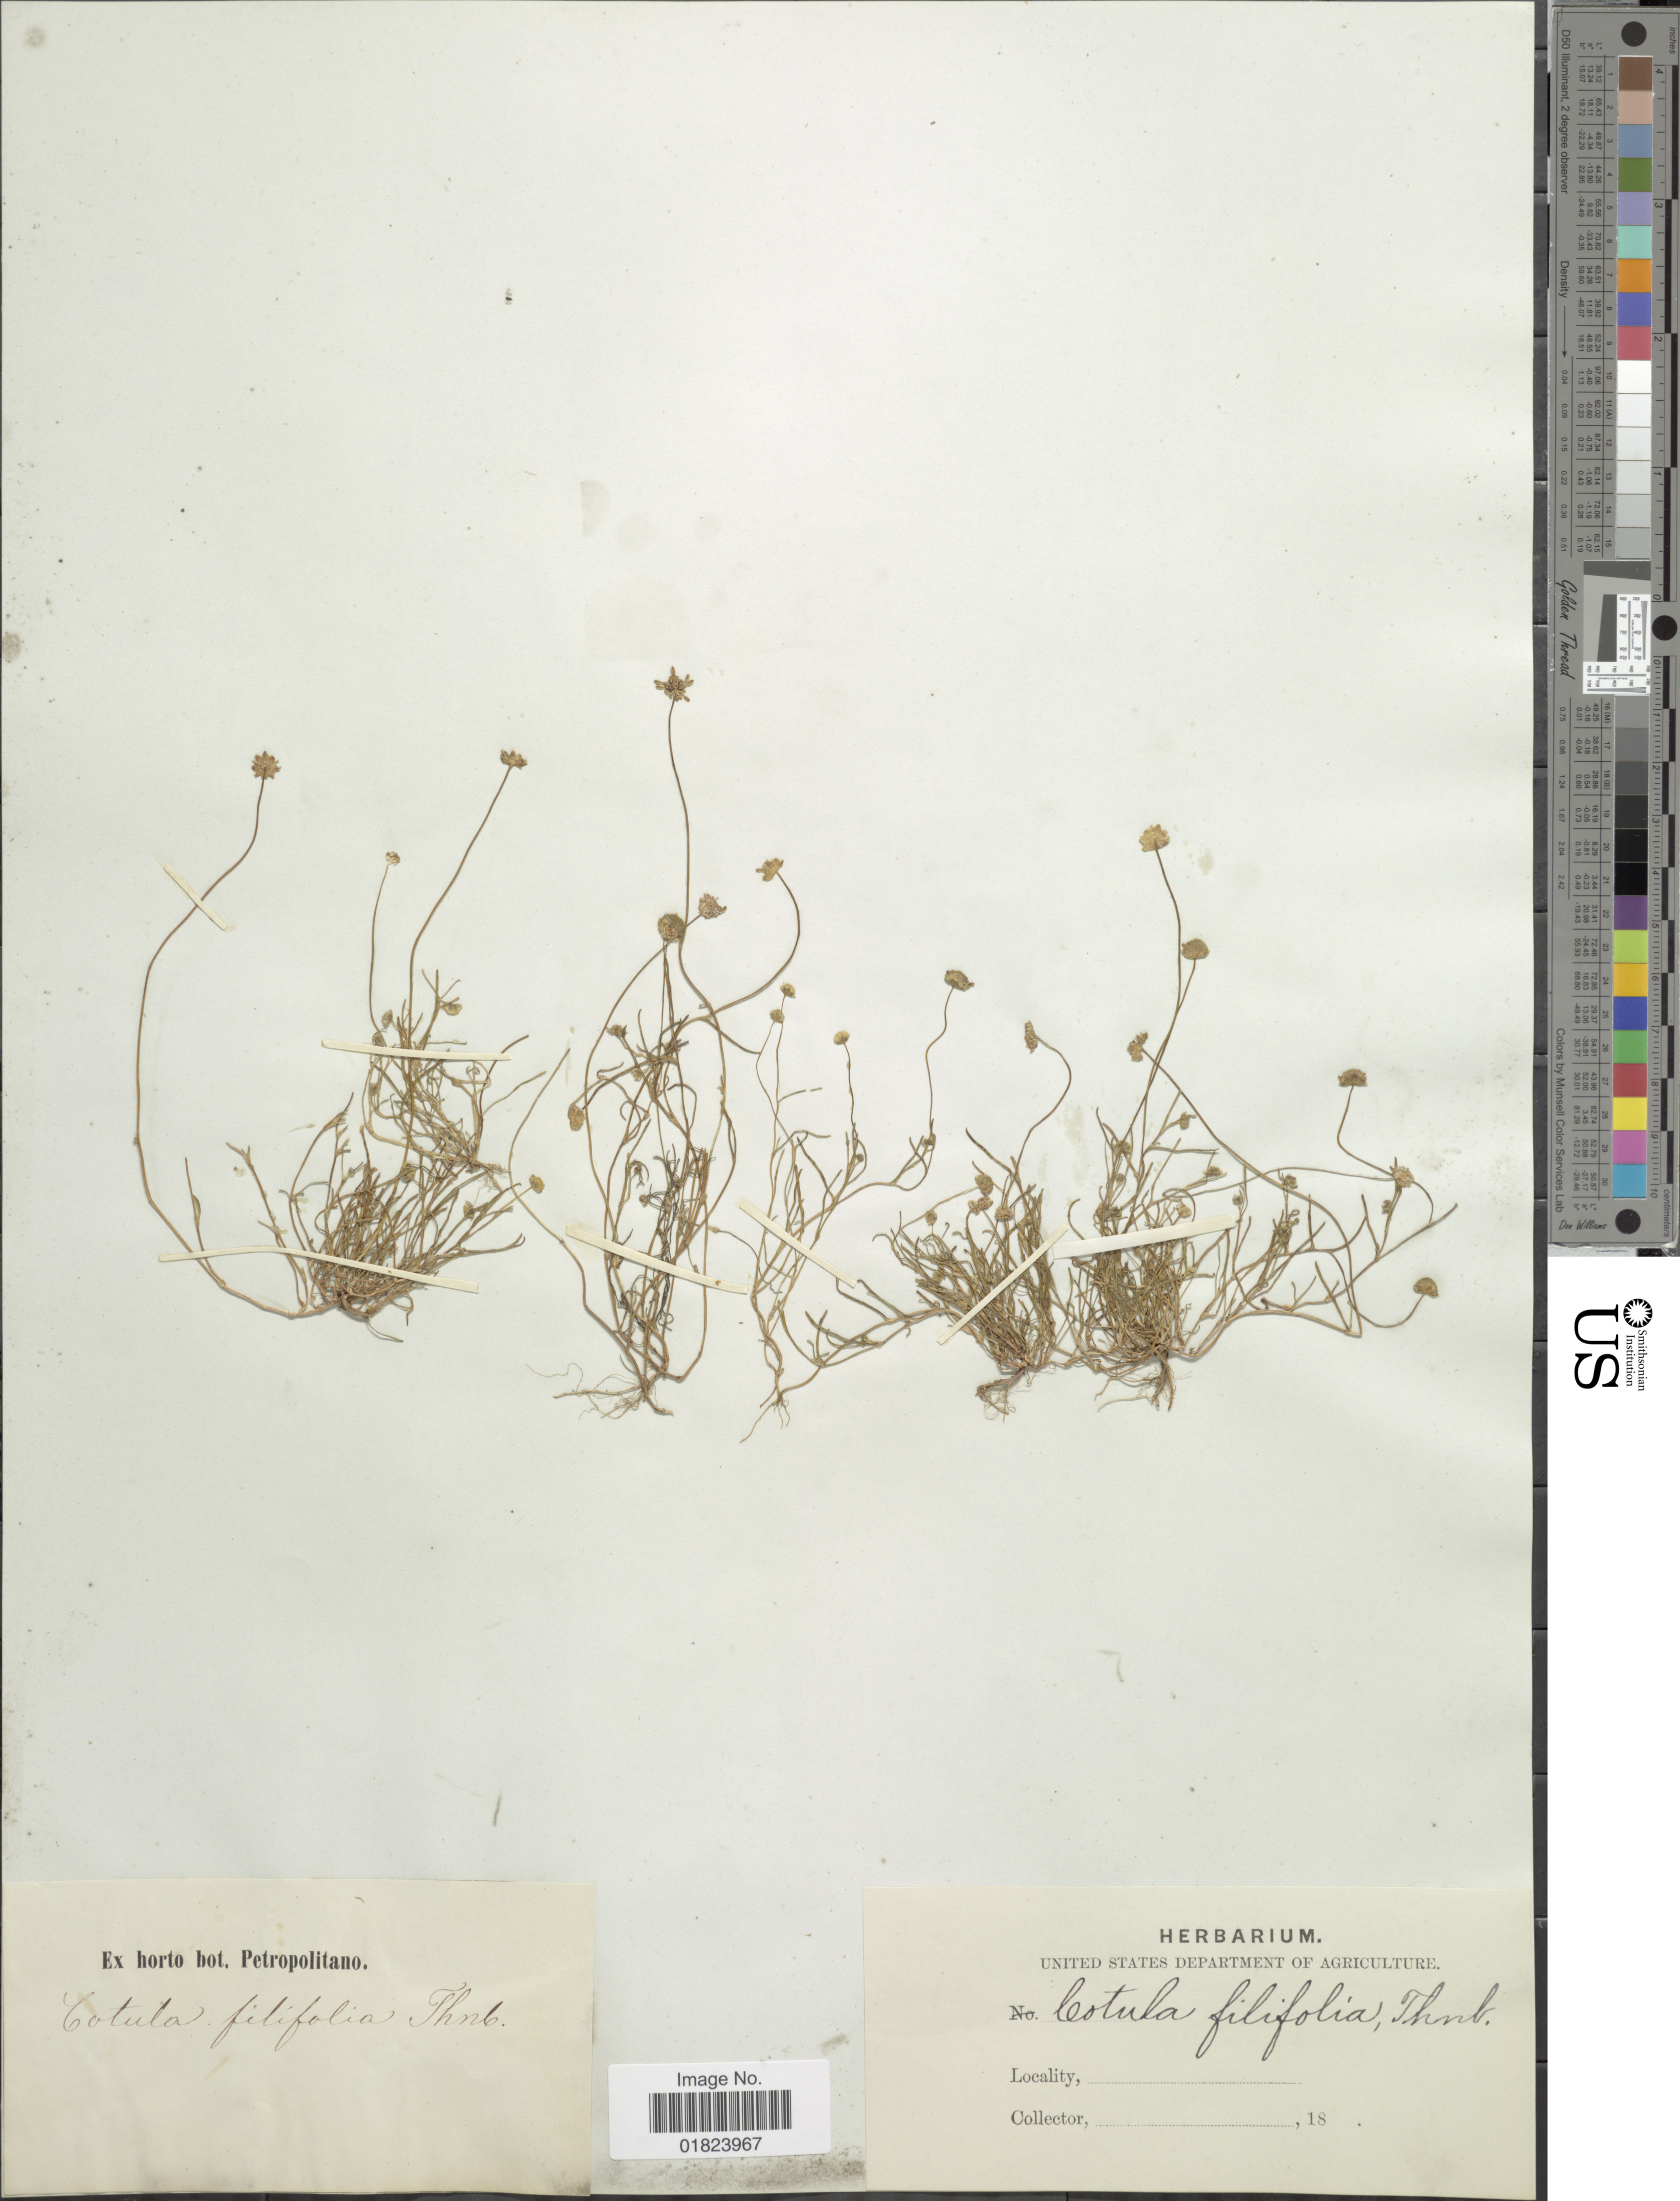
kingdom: Plantae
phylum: Tracheophyta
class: Magnoliopsida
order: Asterales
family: Asteraceae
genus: Cotula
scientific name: Cotula filifolia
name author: Thunb.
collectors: ex Horto Bot. Petropolitano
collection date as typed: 18